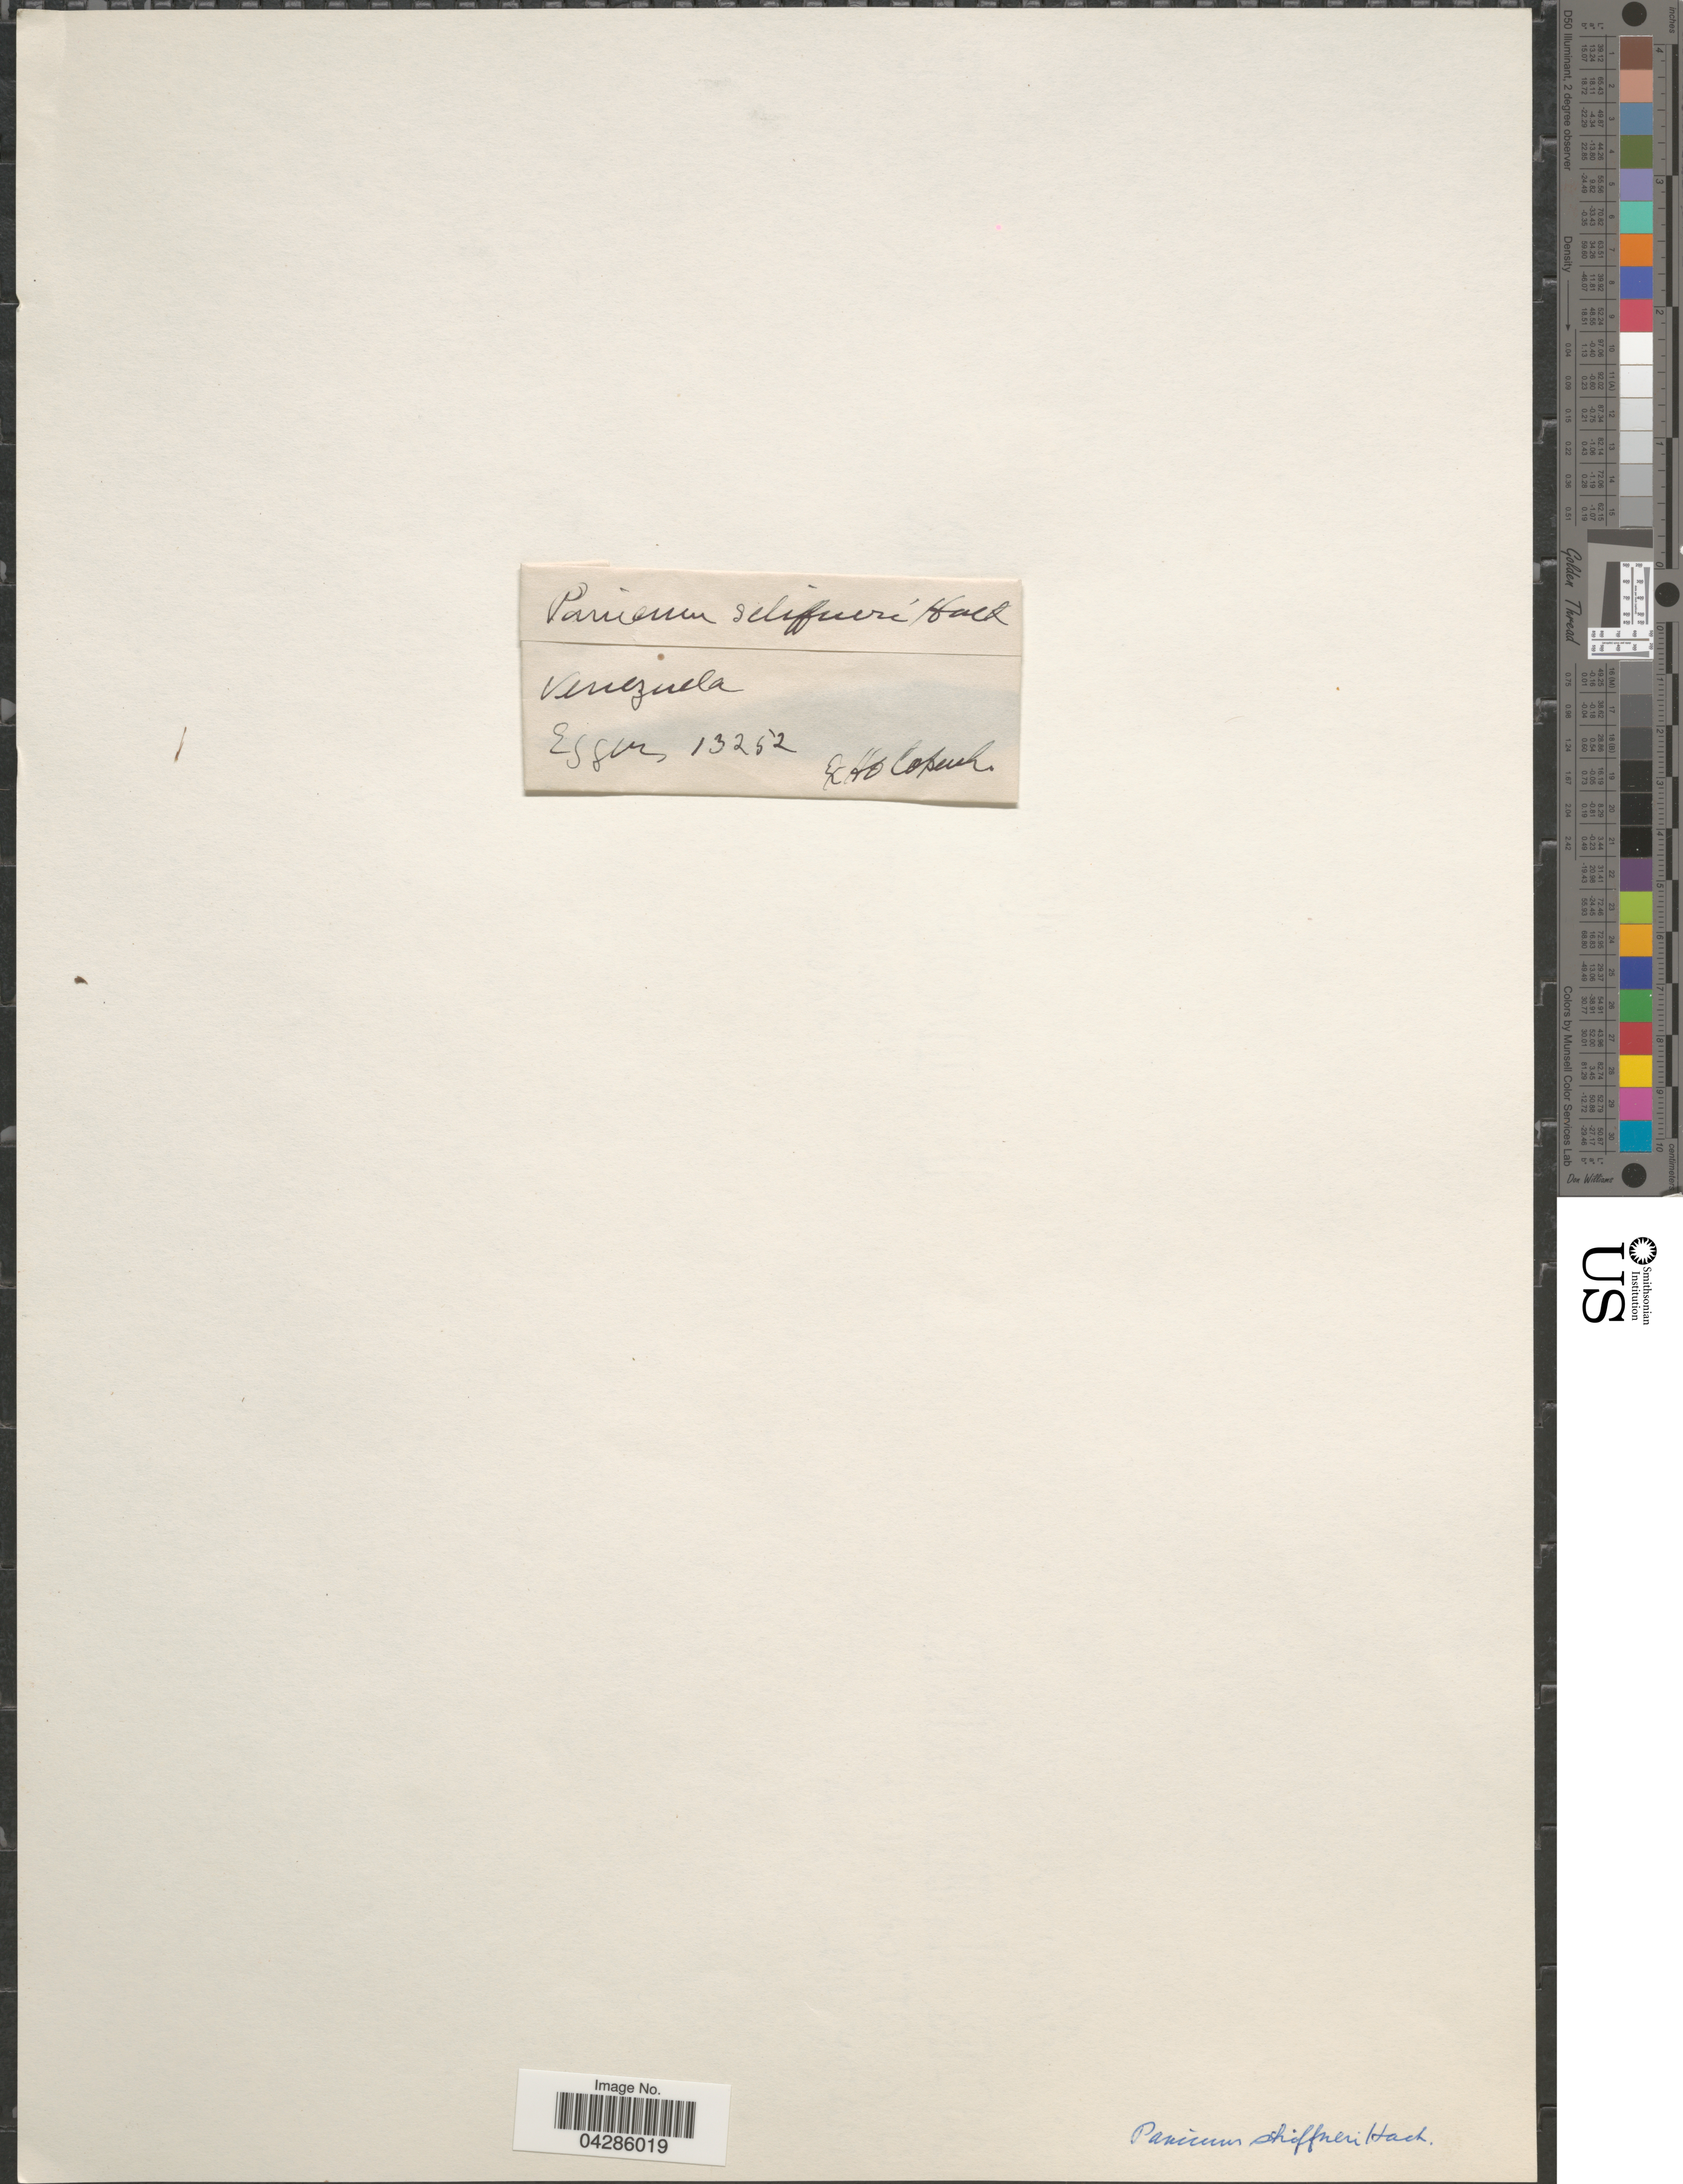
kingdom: Plantae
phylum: Tracheophyta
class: Liliopsida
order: Poales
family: Poaceae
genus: Morronea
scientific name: Morronea trichidiachnis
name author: (Döll) Zuloaga & Scataglini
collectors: Egger, --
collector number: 13252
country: Venezuela